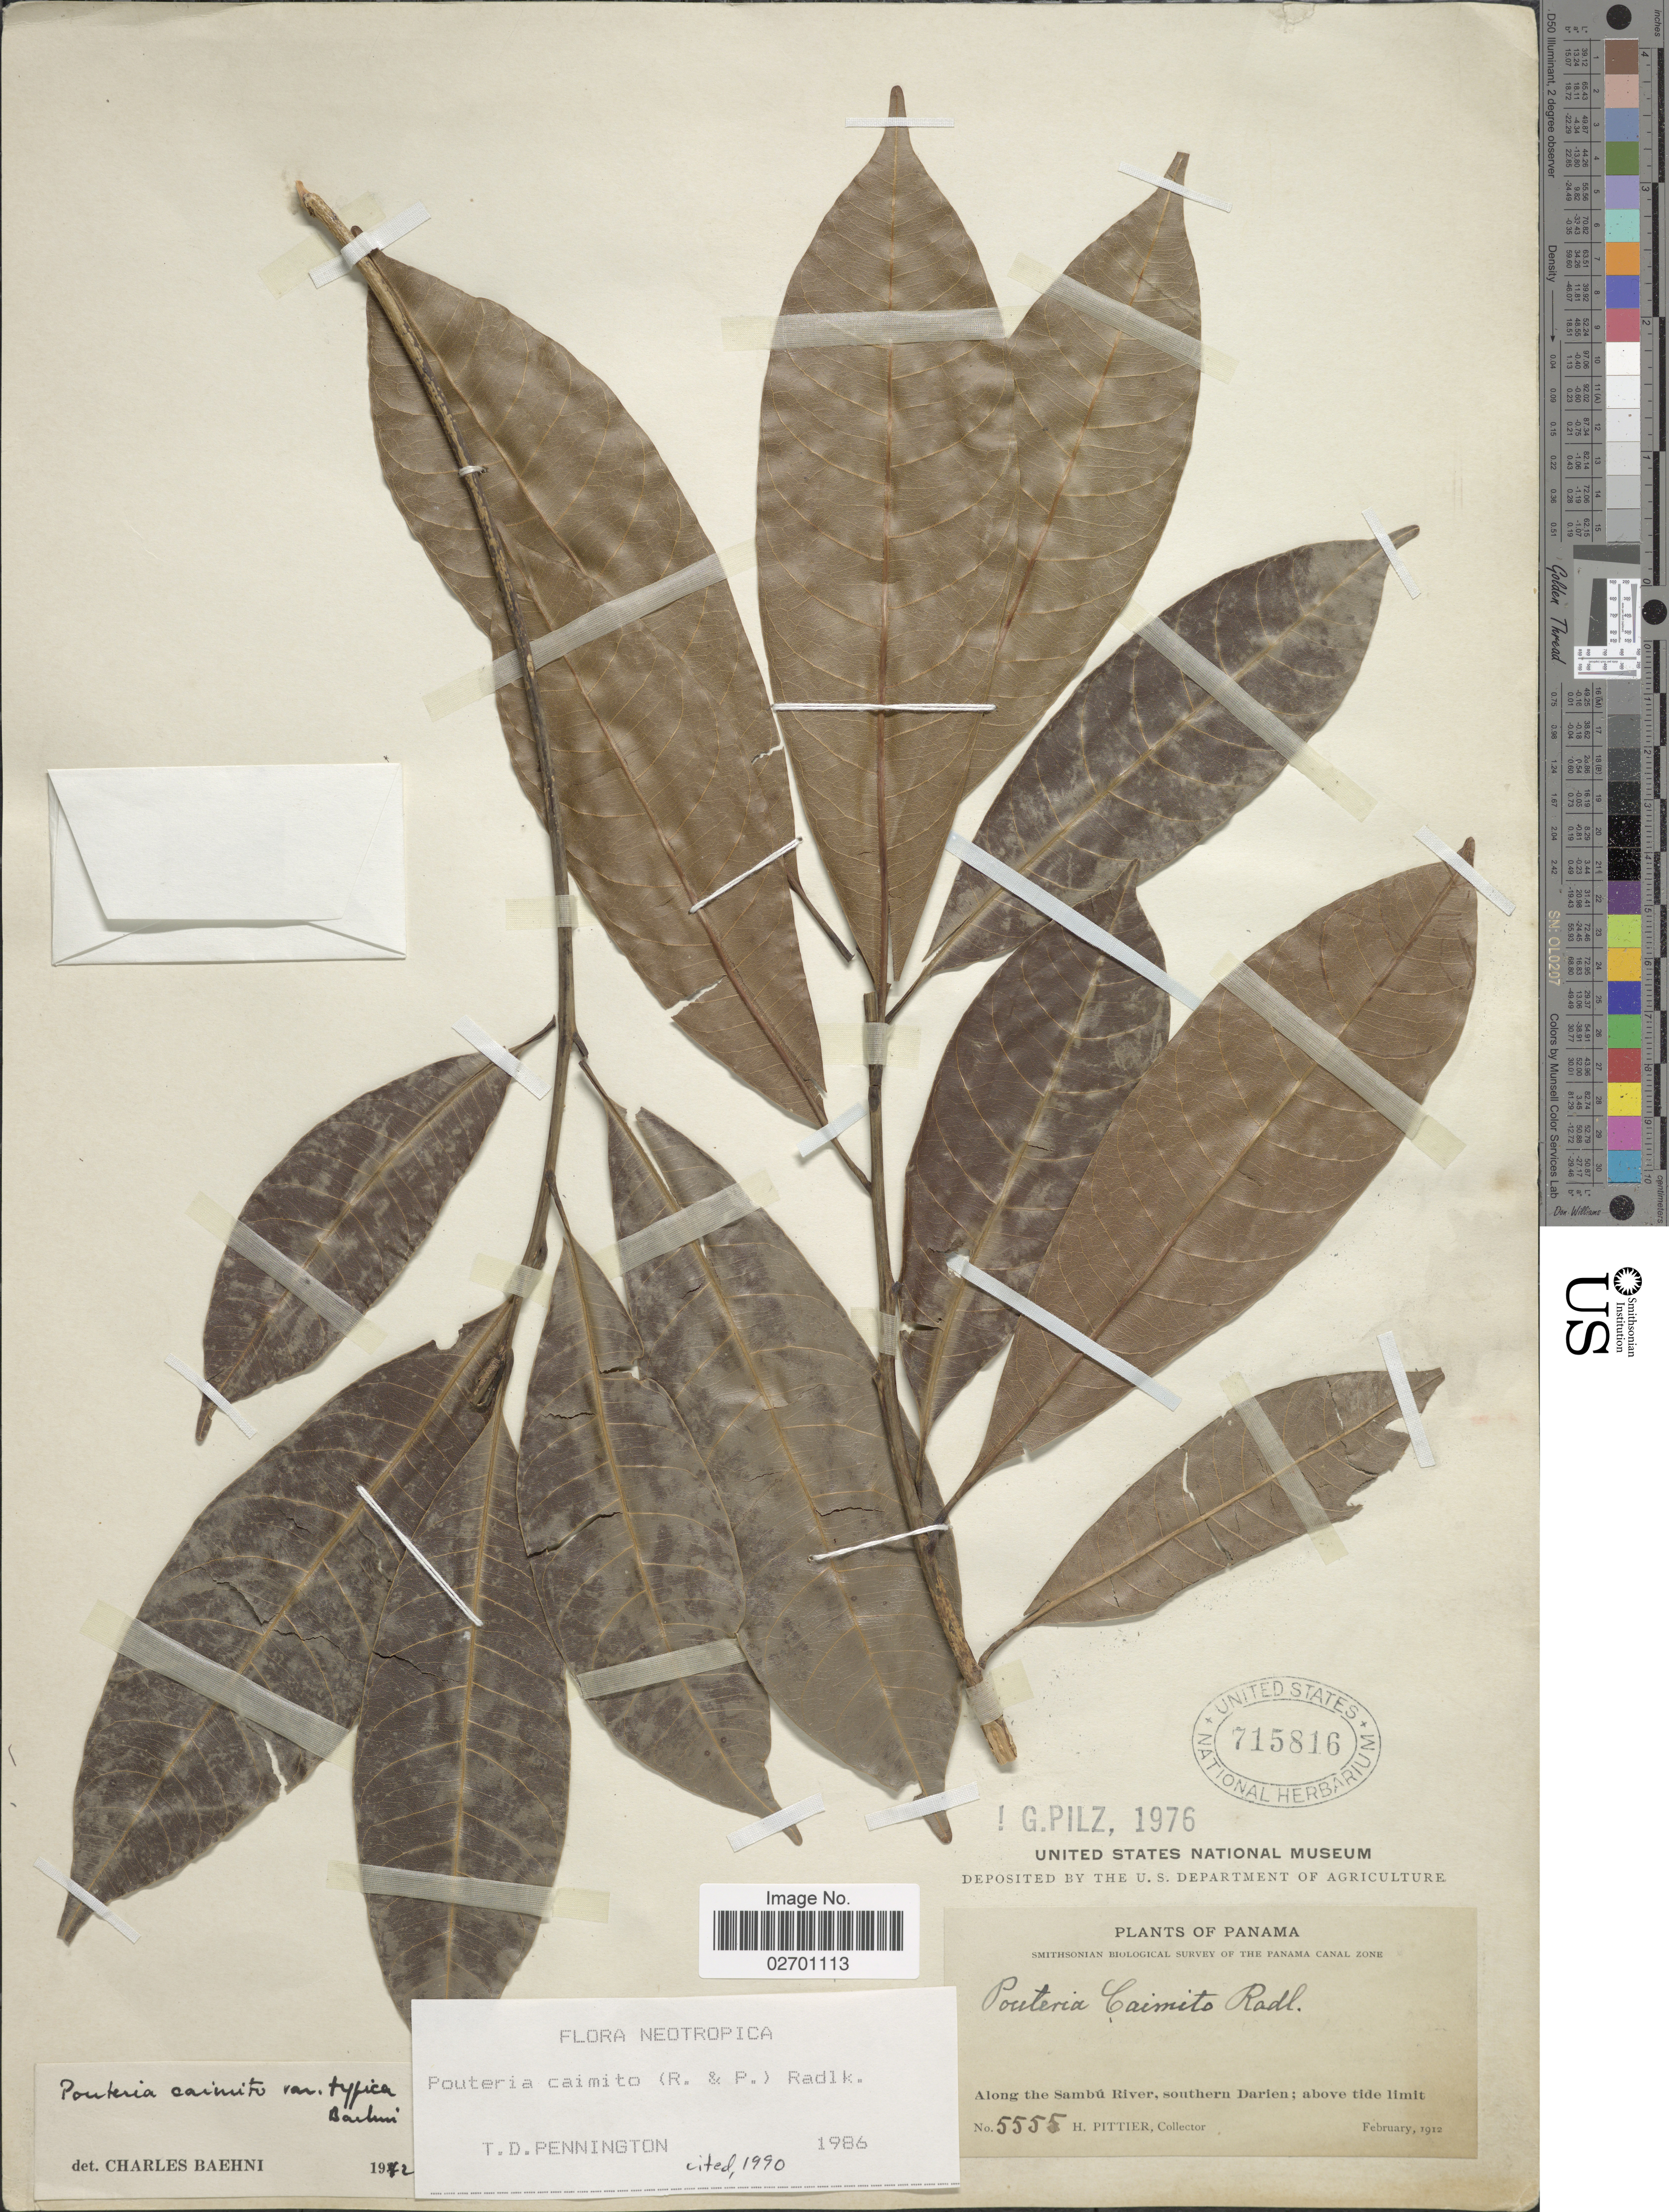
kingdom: Plantae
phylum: Tracheophyta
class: Magnoliopsida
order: Ericales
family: Sapotaceae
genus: Pouteria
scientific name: Pouteria caimito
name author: (Ruiz & Pav.) Radlk.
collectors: H. F. Pittier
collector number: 5555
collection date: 1912-02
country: Panama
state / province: Darién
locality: Along the Sambu River, southern Darien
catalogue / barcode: US 715816